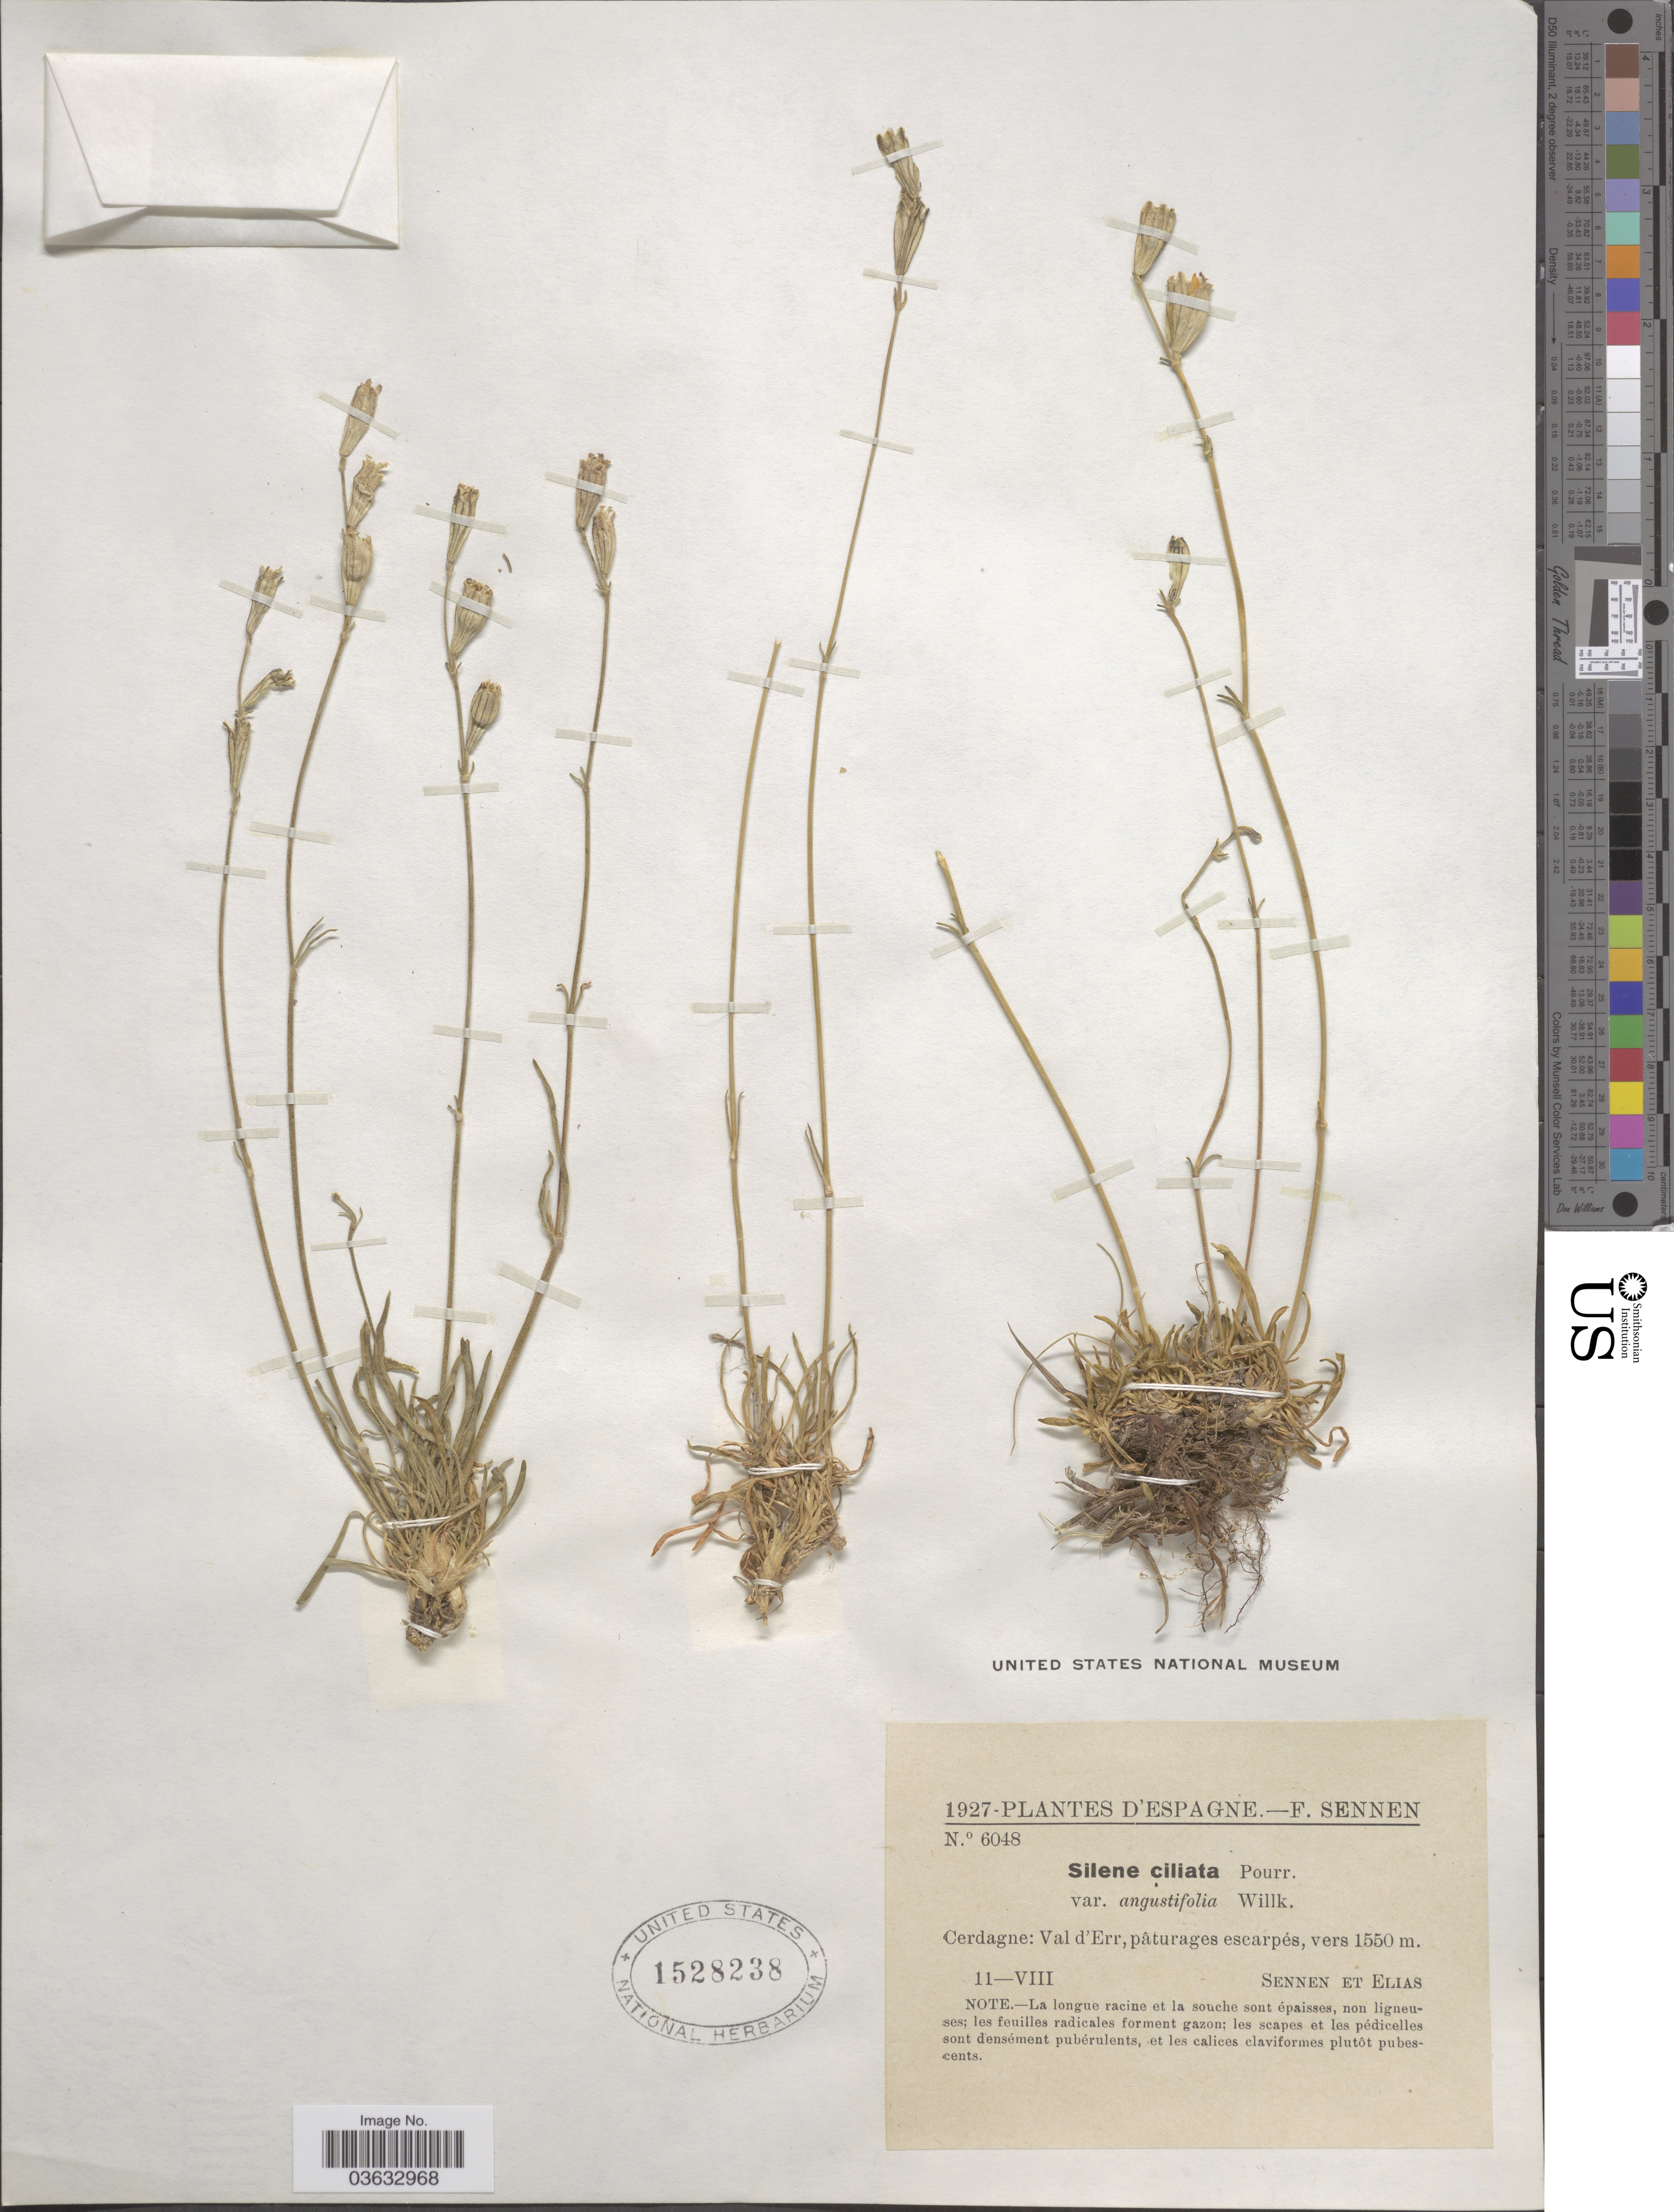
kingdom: Plantae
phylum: Tracheophyta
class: Magnoliopsida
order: Caryophyllales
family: Caryophyllaceae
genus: Silene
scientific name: Silene ciliata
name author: Pourr.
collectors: E. Sennen & -. Elias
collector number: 6048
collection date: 1927-08-11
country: Spain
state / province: Islas Baleares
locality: Espagne. Cerdagne: Val d'Err, pâturages escarpés.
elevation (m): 1550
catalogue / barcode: US 1528238